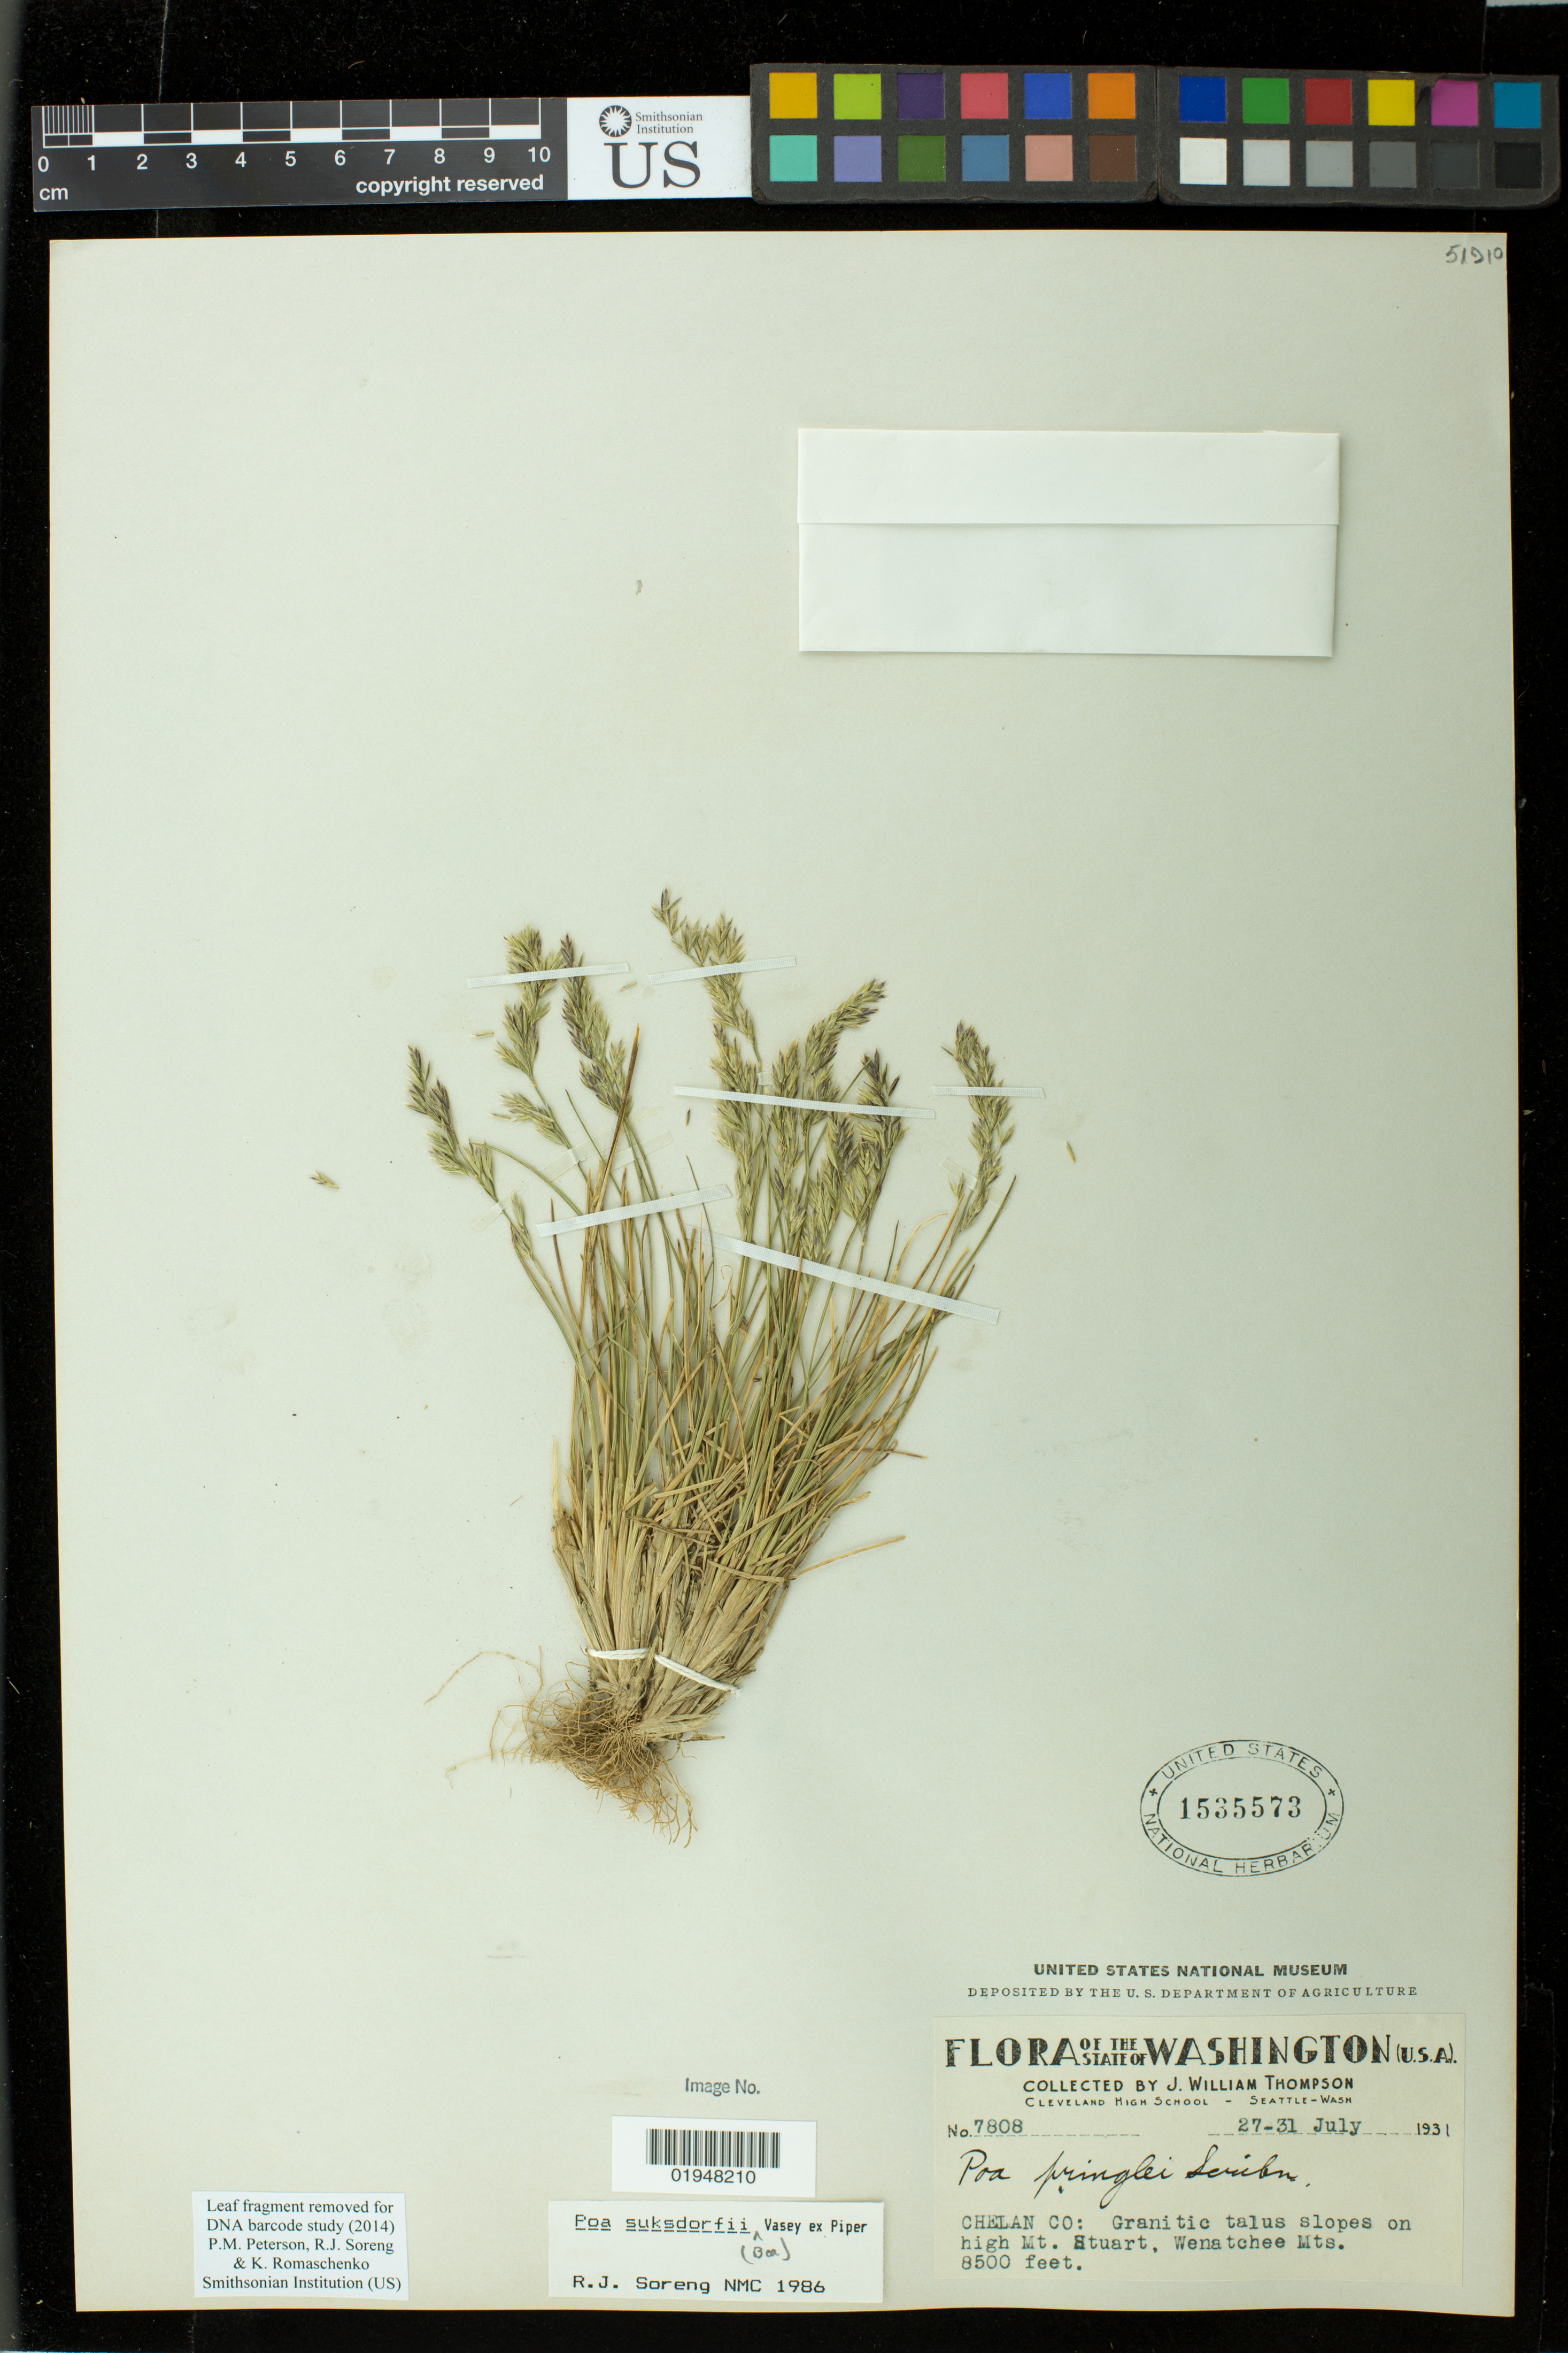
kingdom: Plantae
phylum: Tracheophyta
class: Liliopsida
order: Poales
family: Poaceae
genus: Poa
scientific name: Poa suksdorfii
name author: (W.J. Beal) Vasey ex Piper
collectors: J. W. Thompson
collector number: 7808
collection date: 1931-07-27/1931-07-31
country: United States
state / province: Washington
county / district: Chelan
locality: Mt. Stuart, Wenatchee Mts.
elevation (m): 2591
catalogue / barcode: US 1535573